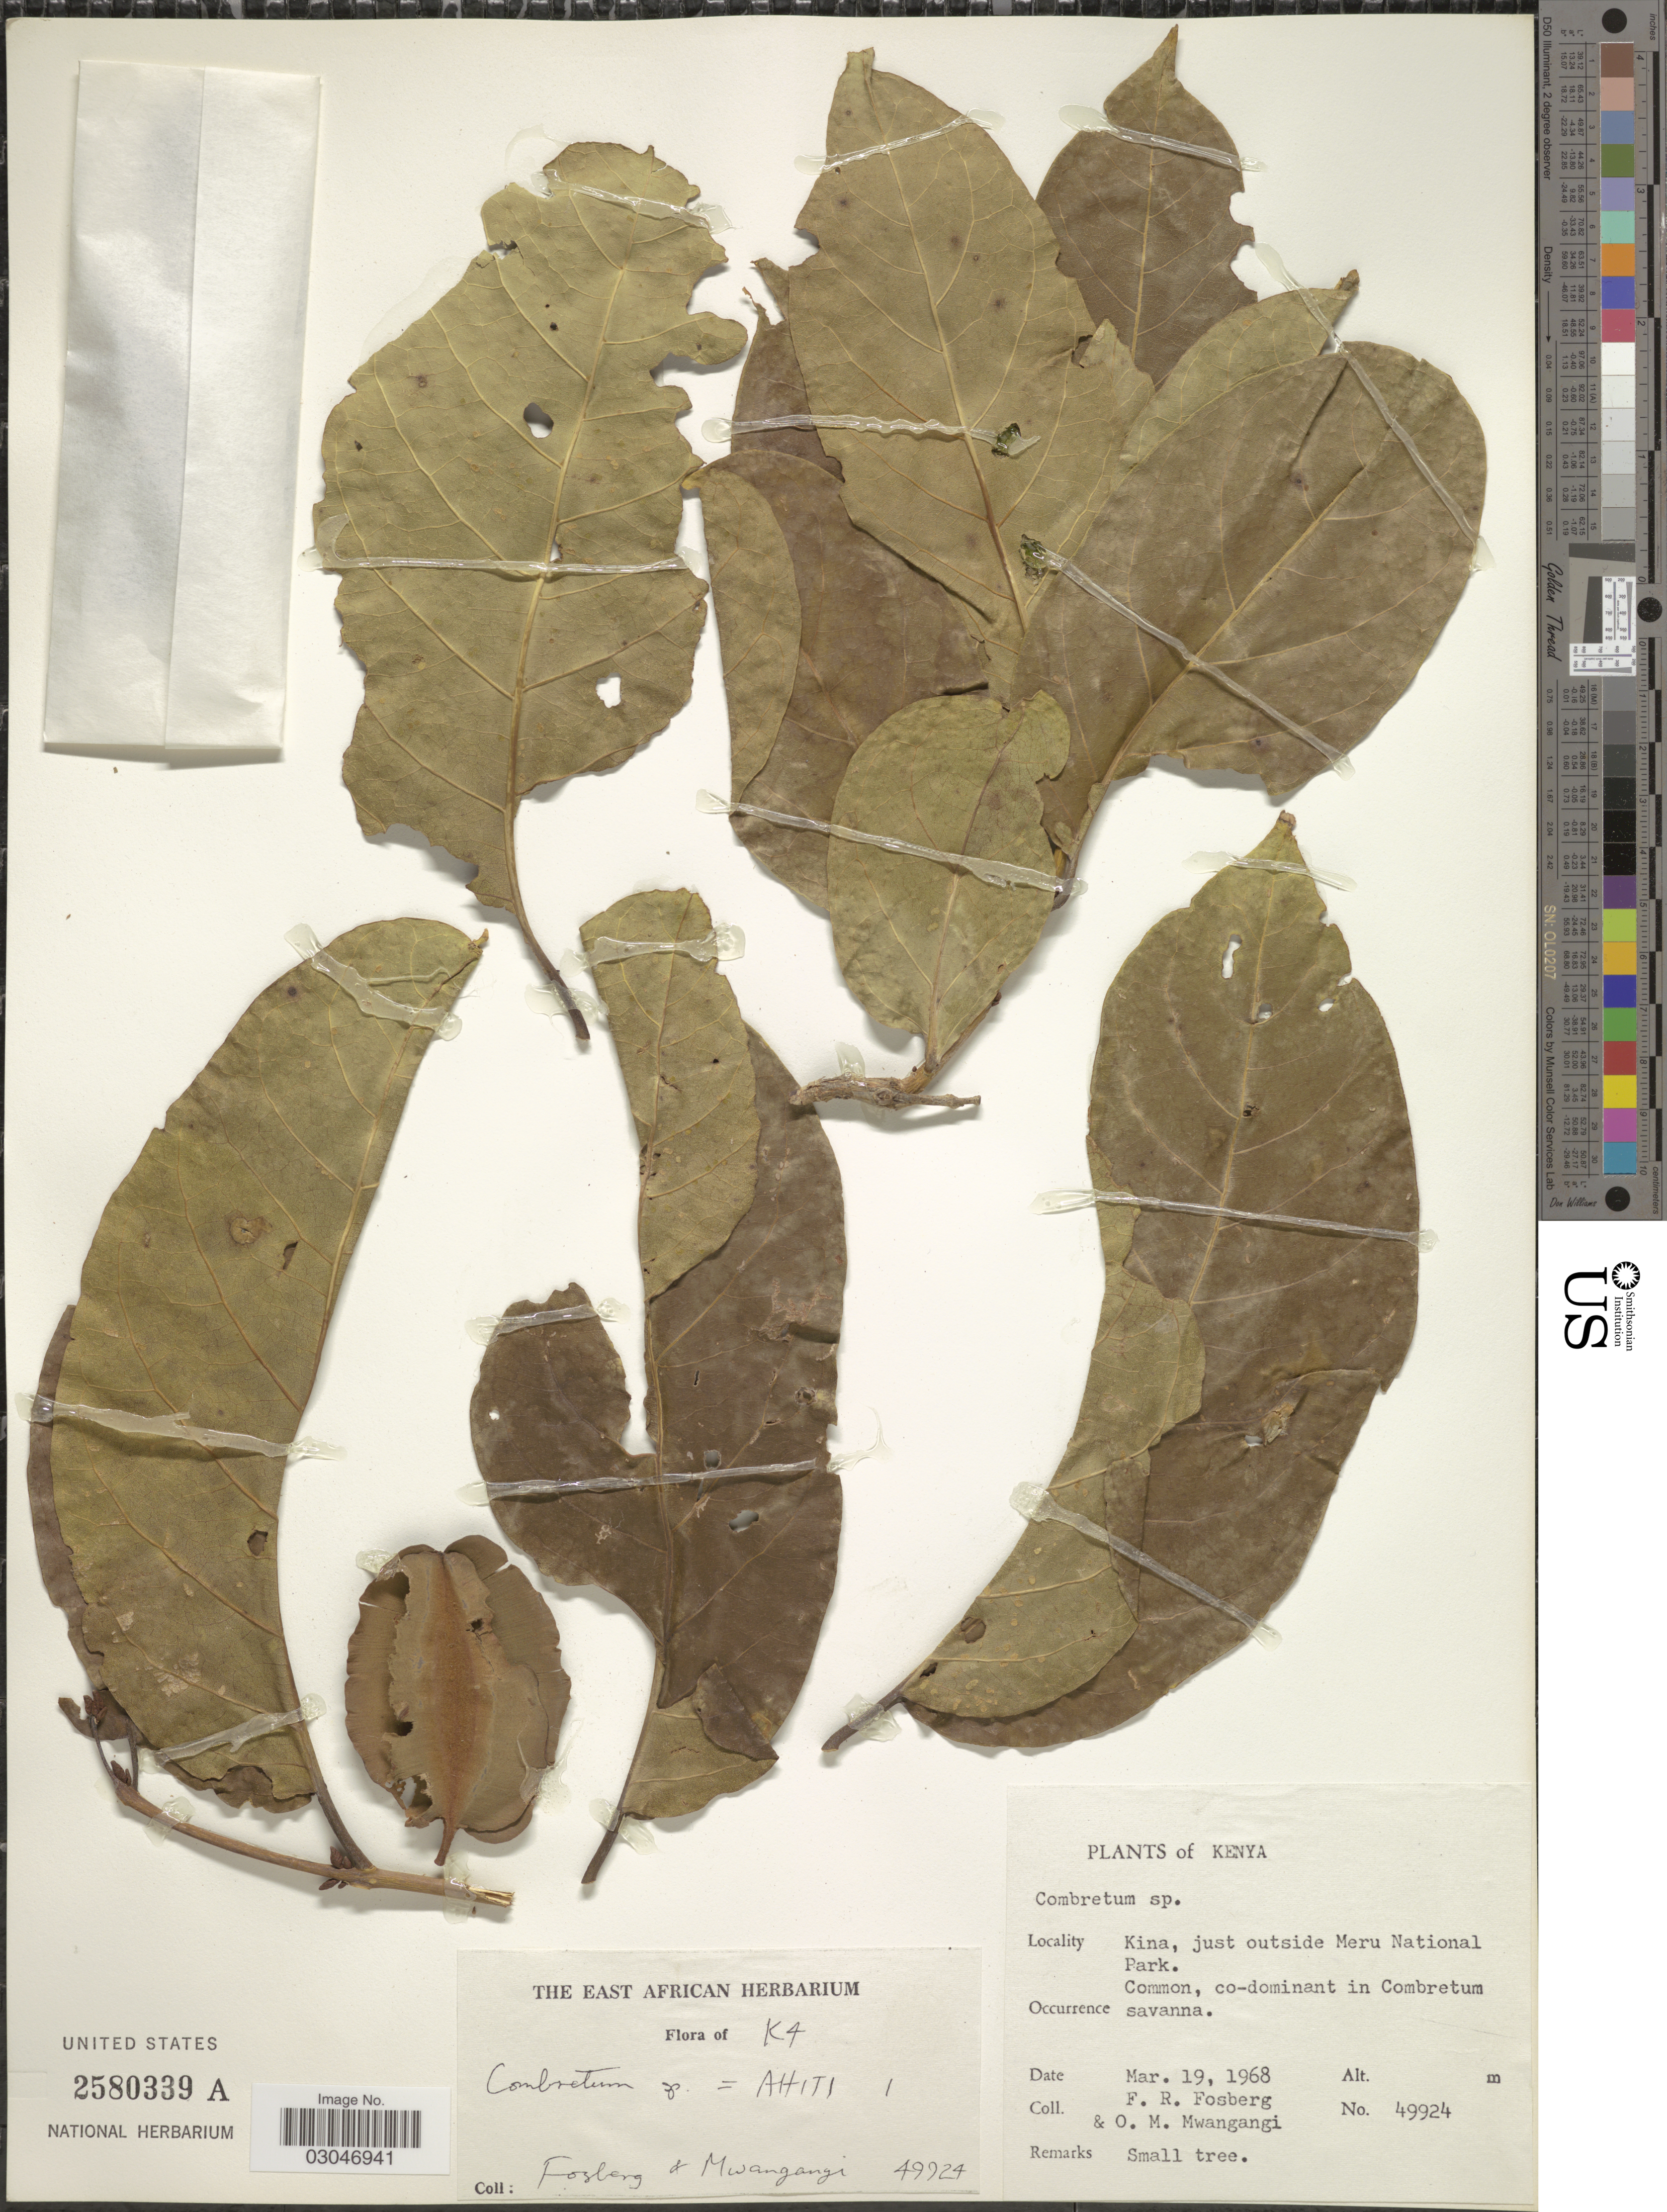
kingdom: Plantae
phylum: Tracheophyta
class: Magnoliopsida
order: Myrtales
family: Combretaceae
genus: Combretum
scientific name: Combretum sp.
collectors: F. R. Fosberg & O. M. Mwangangi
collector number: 49924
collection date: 1968-03-19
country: Kenya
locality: Kina, just outside Meru National Park. common, co-dominant in Combretum.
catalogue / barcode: US 2580339A